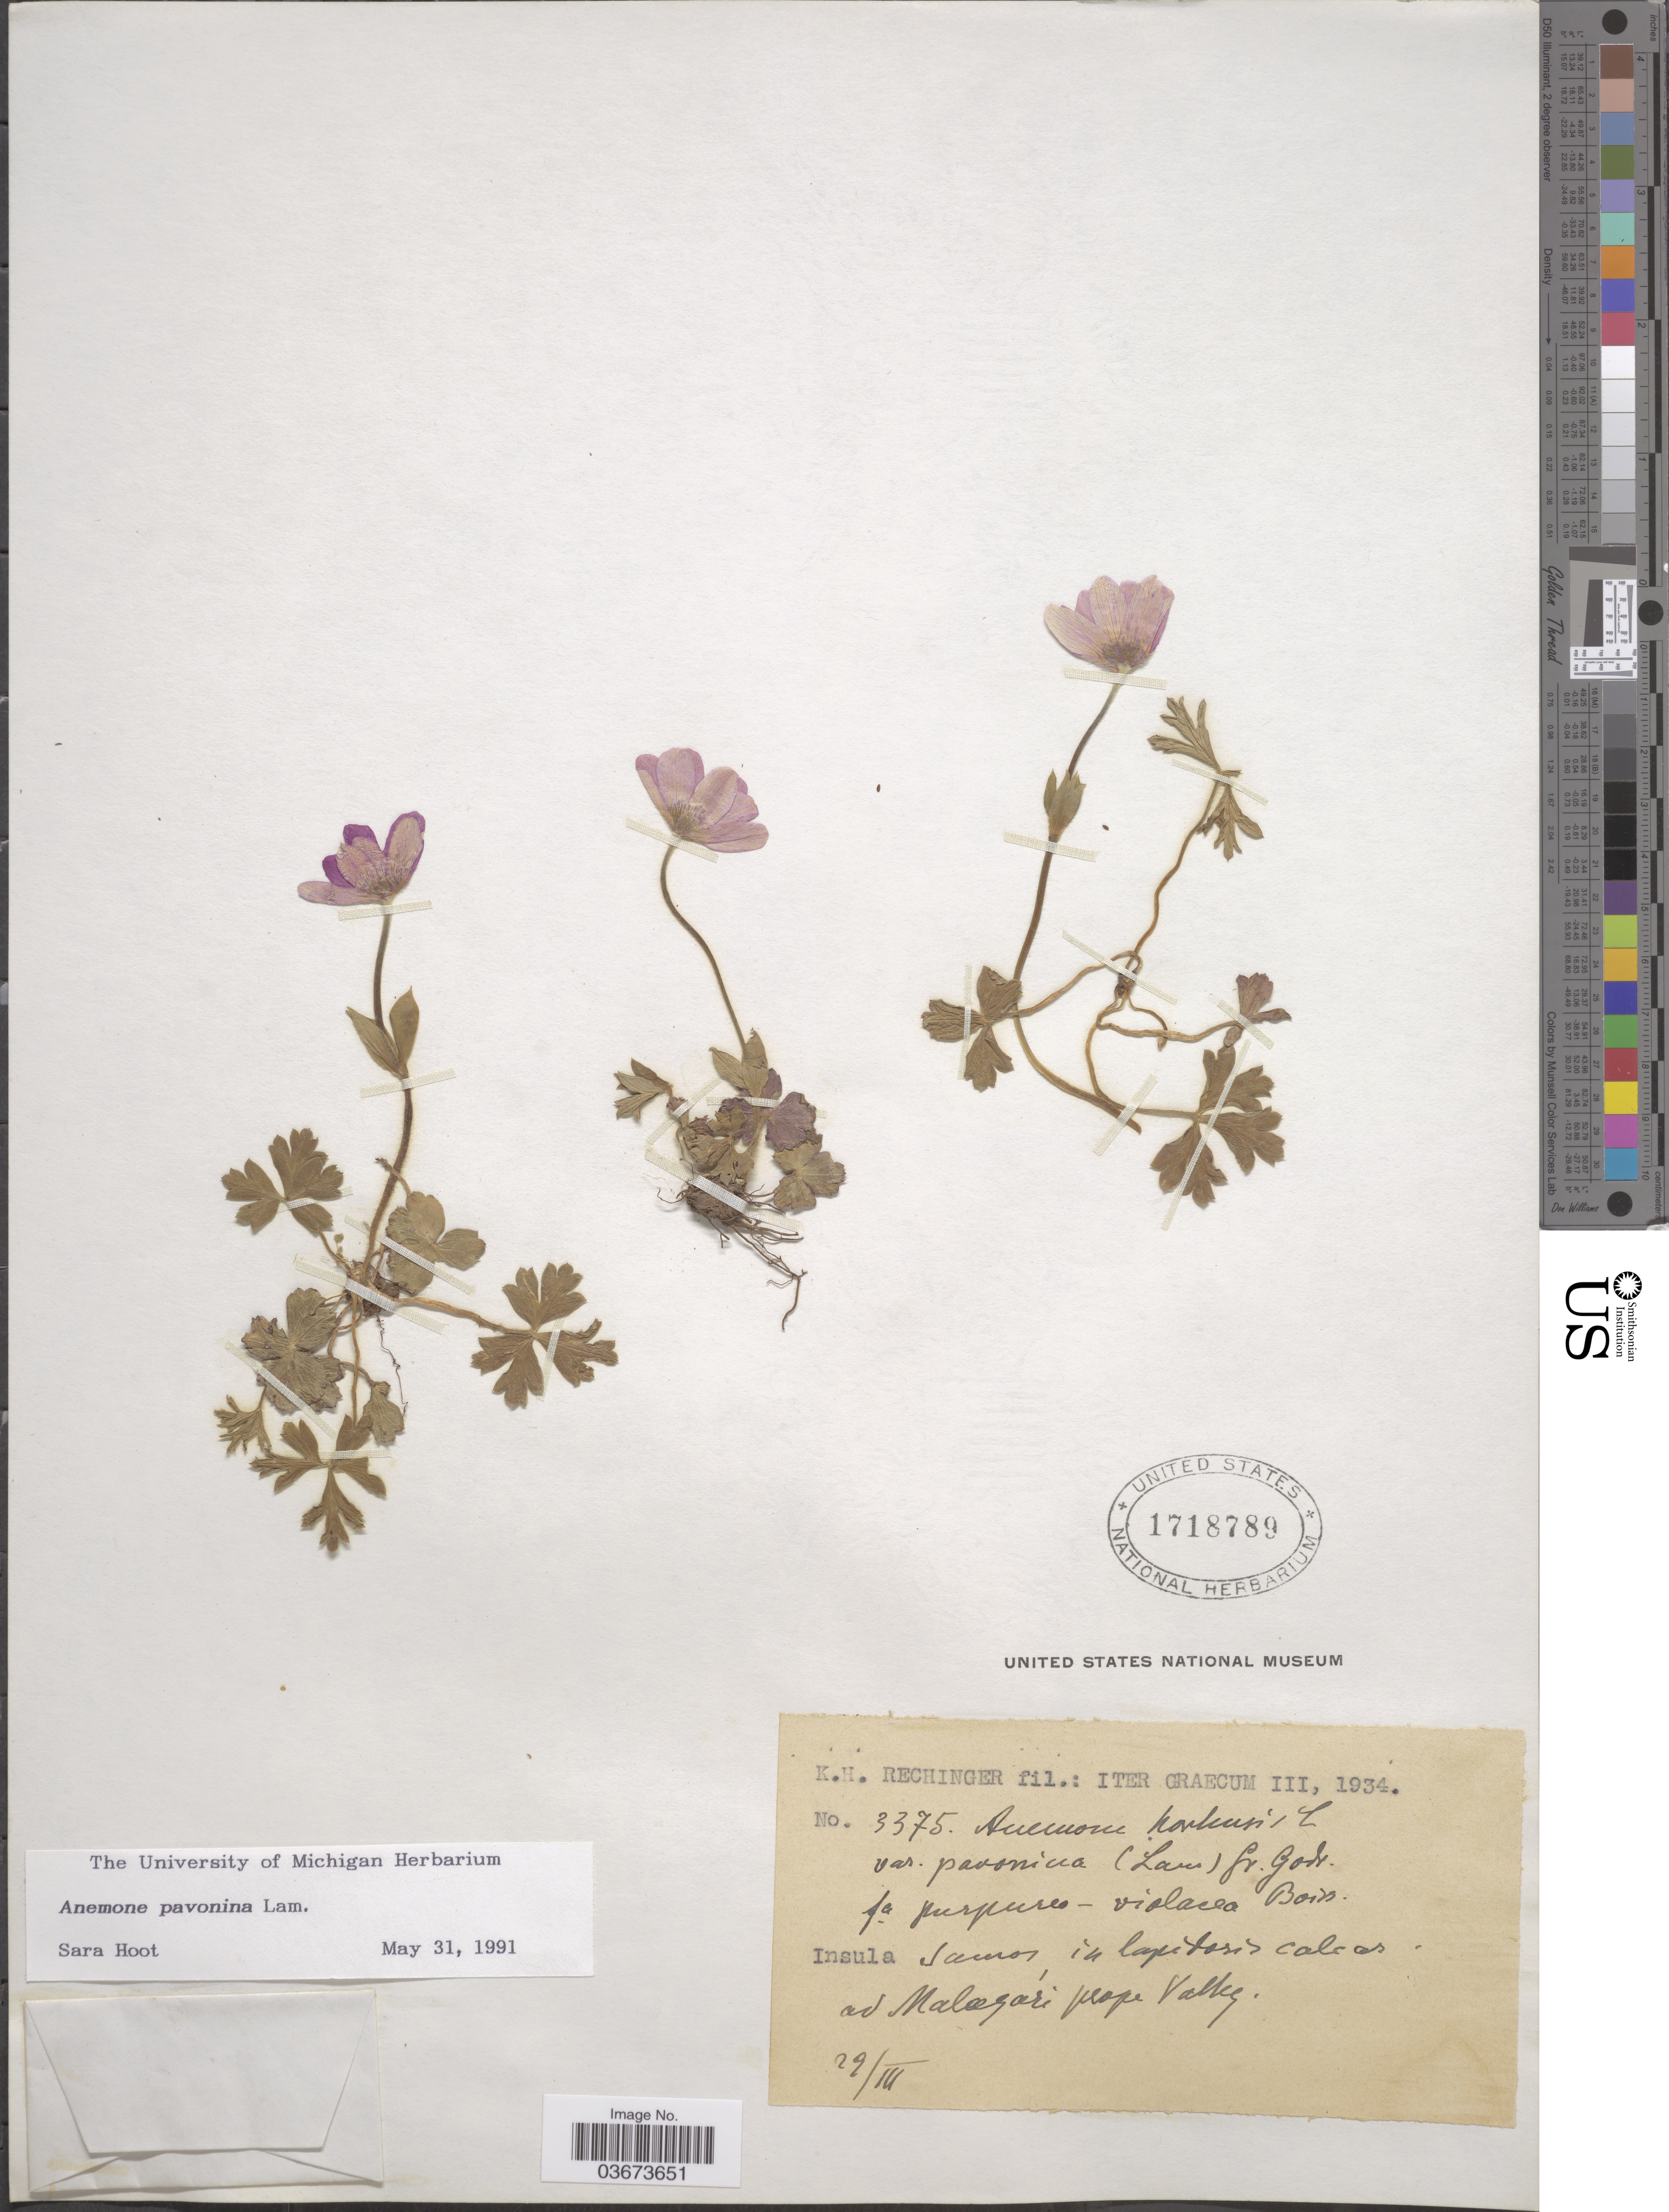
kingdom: Plantae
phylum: Tracheophyta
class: Magnoliopsida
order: Ranunculales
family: Ranunculaceae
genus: Anemone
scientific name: Anemone pavonina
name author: Lam.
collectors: K. H. Rechinger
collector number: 3375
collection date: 1934-03-29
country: Greece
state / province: North Aegean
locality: Iter Graecum. Insula Samos, in lapidosis calcar ad Malagári prope Vathy.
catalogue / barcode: US 1718789